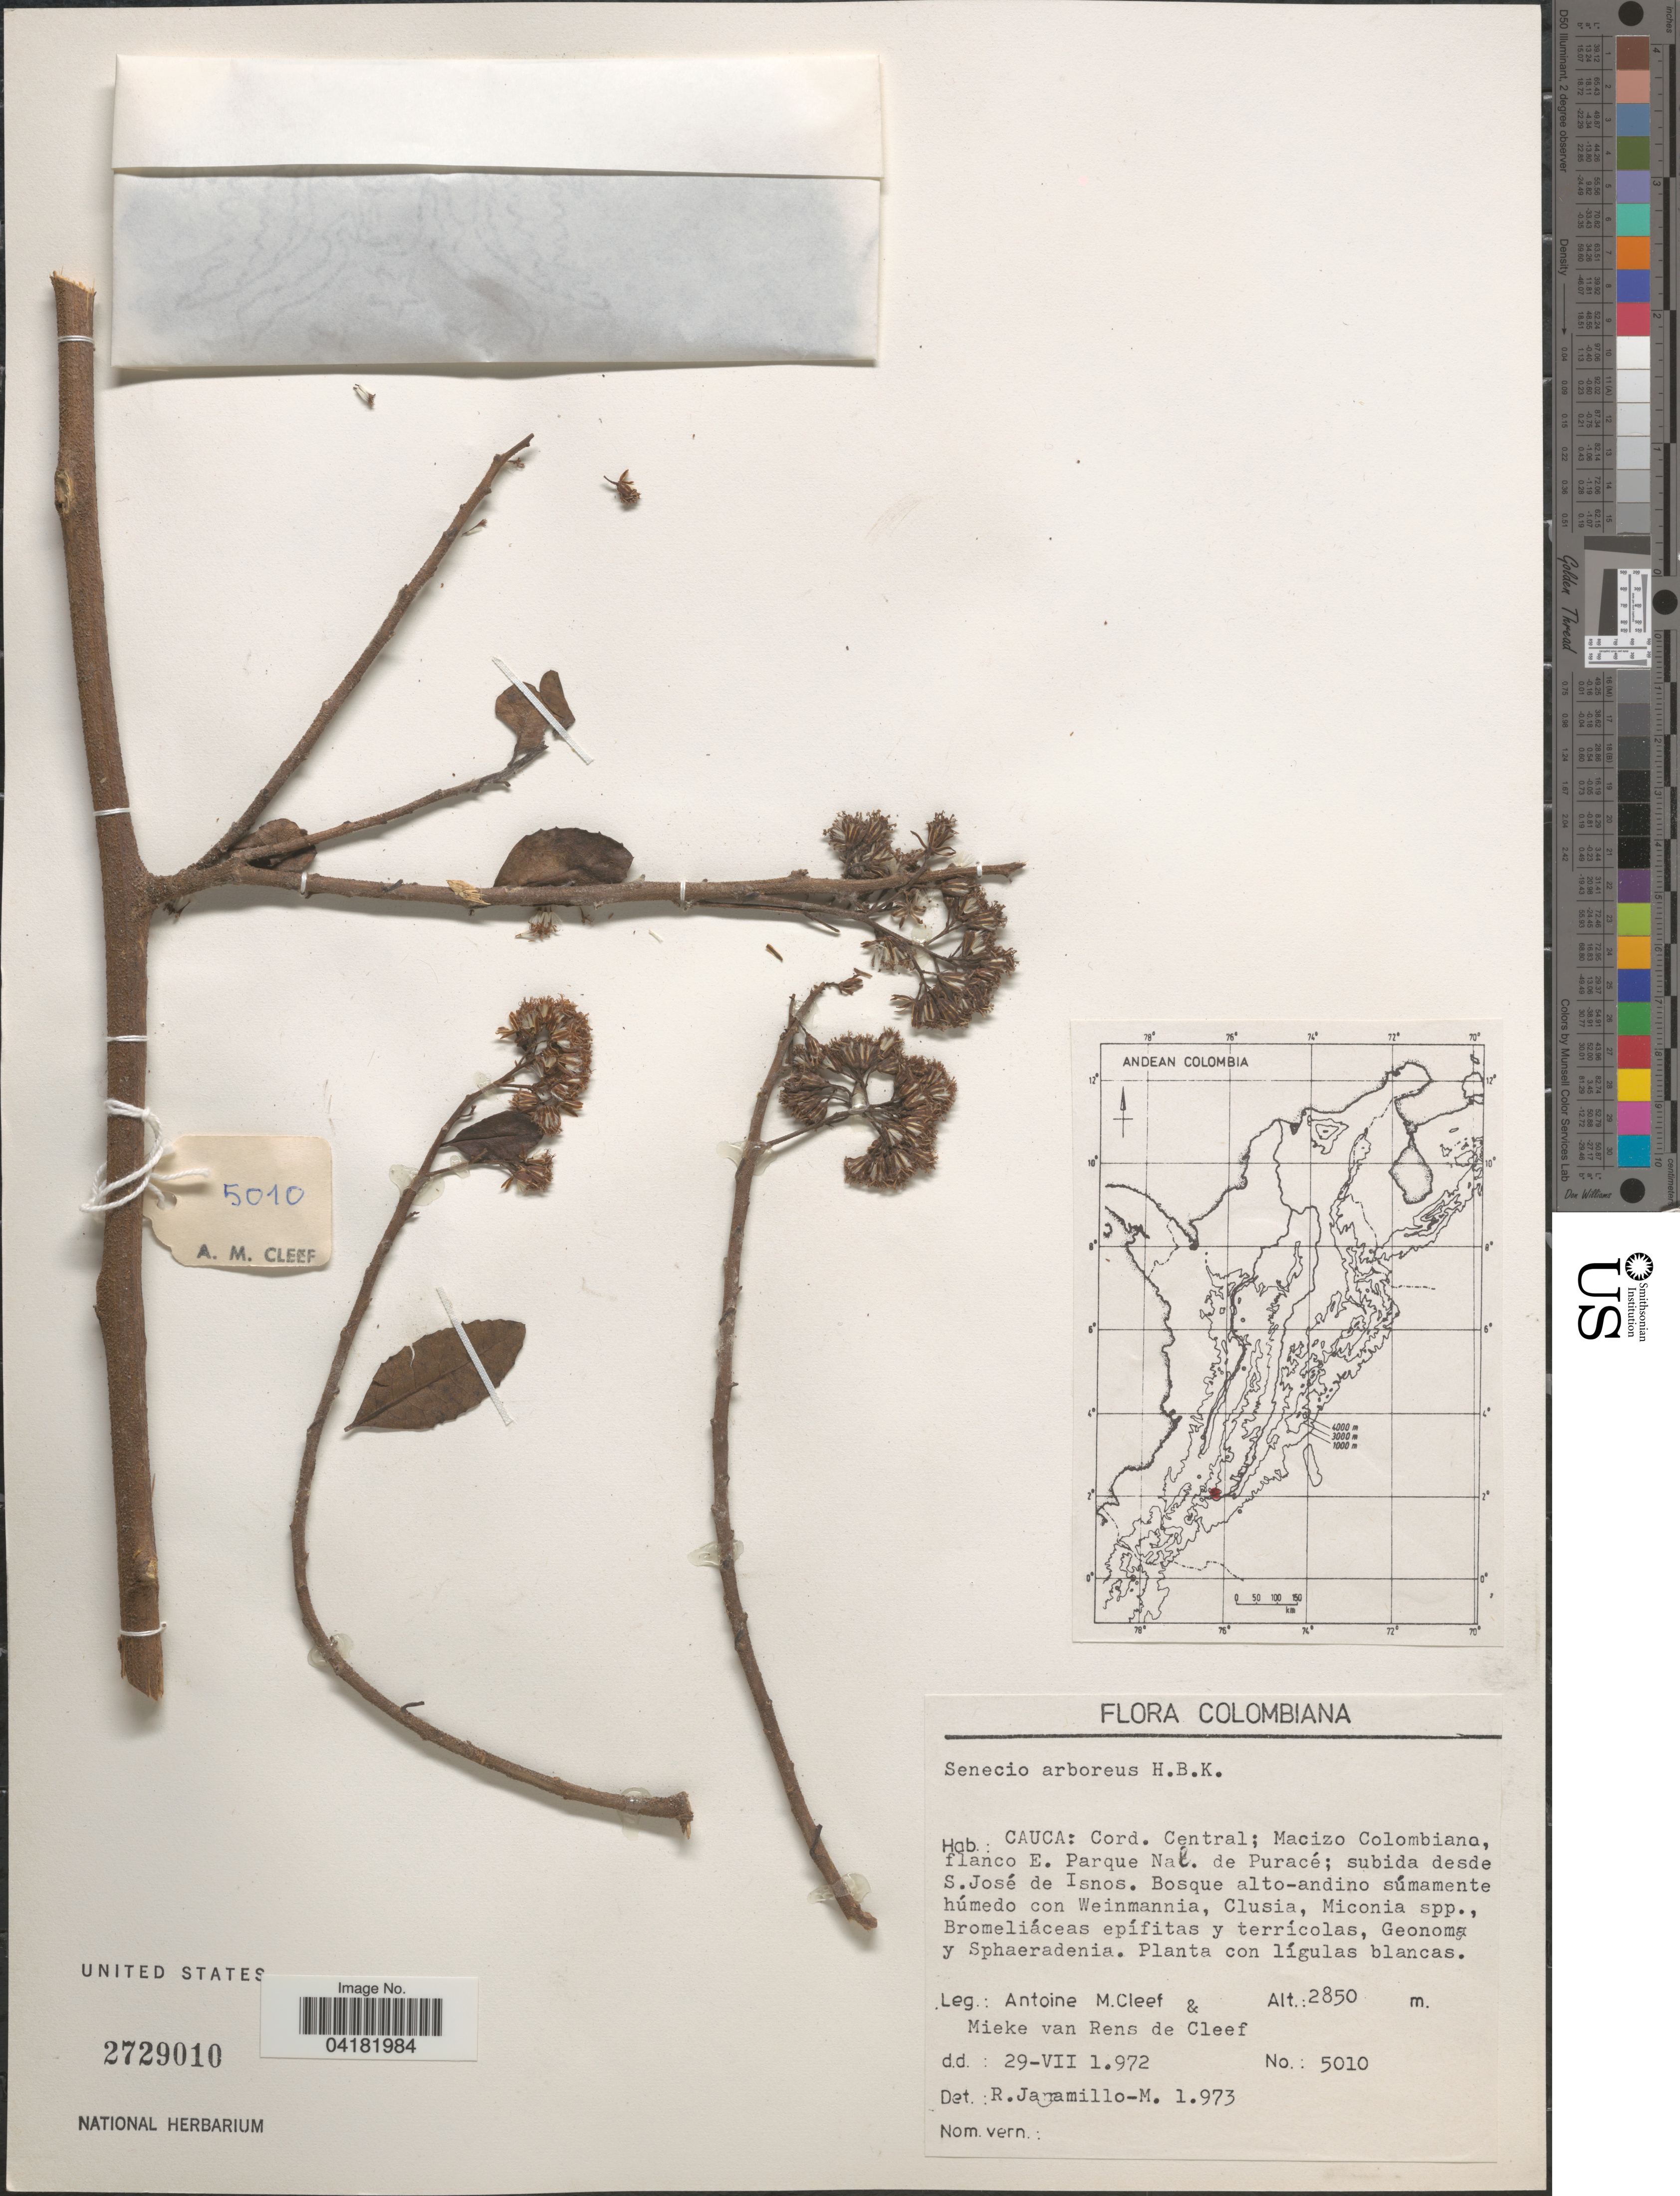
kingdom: Plantae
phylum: Tracheophyta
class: Magnoliopsida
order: Asterales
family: Asteraceae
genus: Pentacalia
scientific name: Pentacalia arborea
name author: (Kunth) H. Rob. & Cuatrec.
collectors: A. M. Cleef & M. De Cleef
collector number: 5010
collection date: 1972-07-29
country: Colombia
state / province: Cauca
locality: Colombiana. Cord. Central; Macizo Colombiano, flanco E. Parque Nat. de Puracé; subida desde S.José de Isnos.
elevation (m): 2850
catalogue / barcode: US 2729010